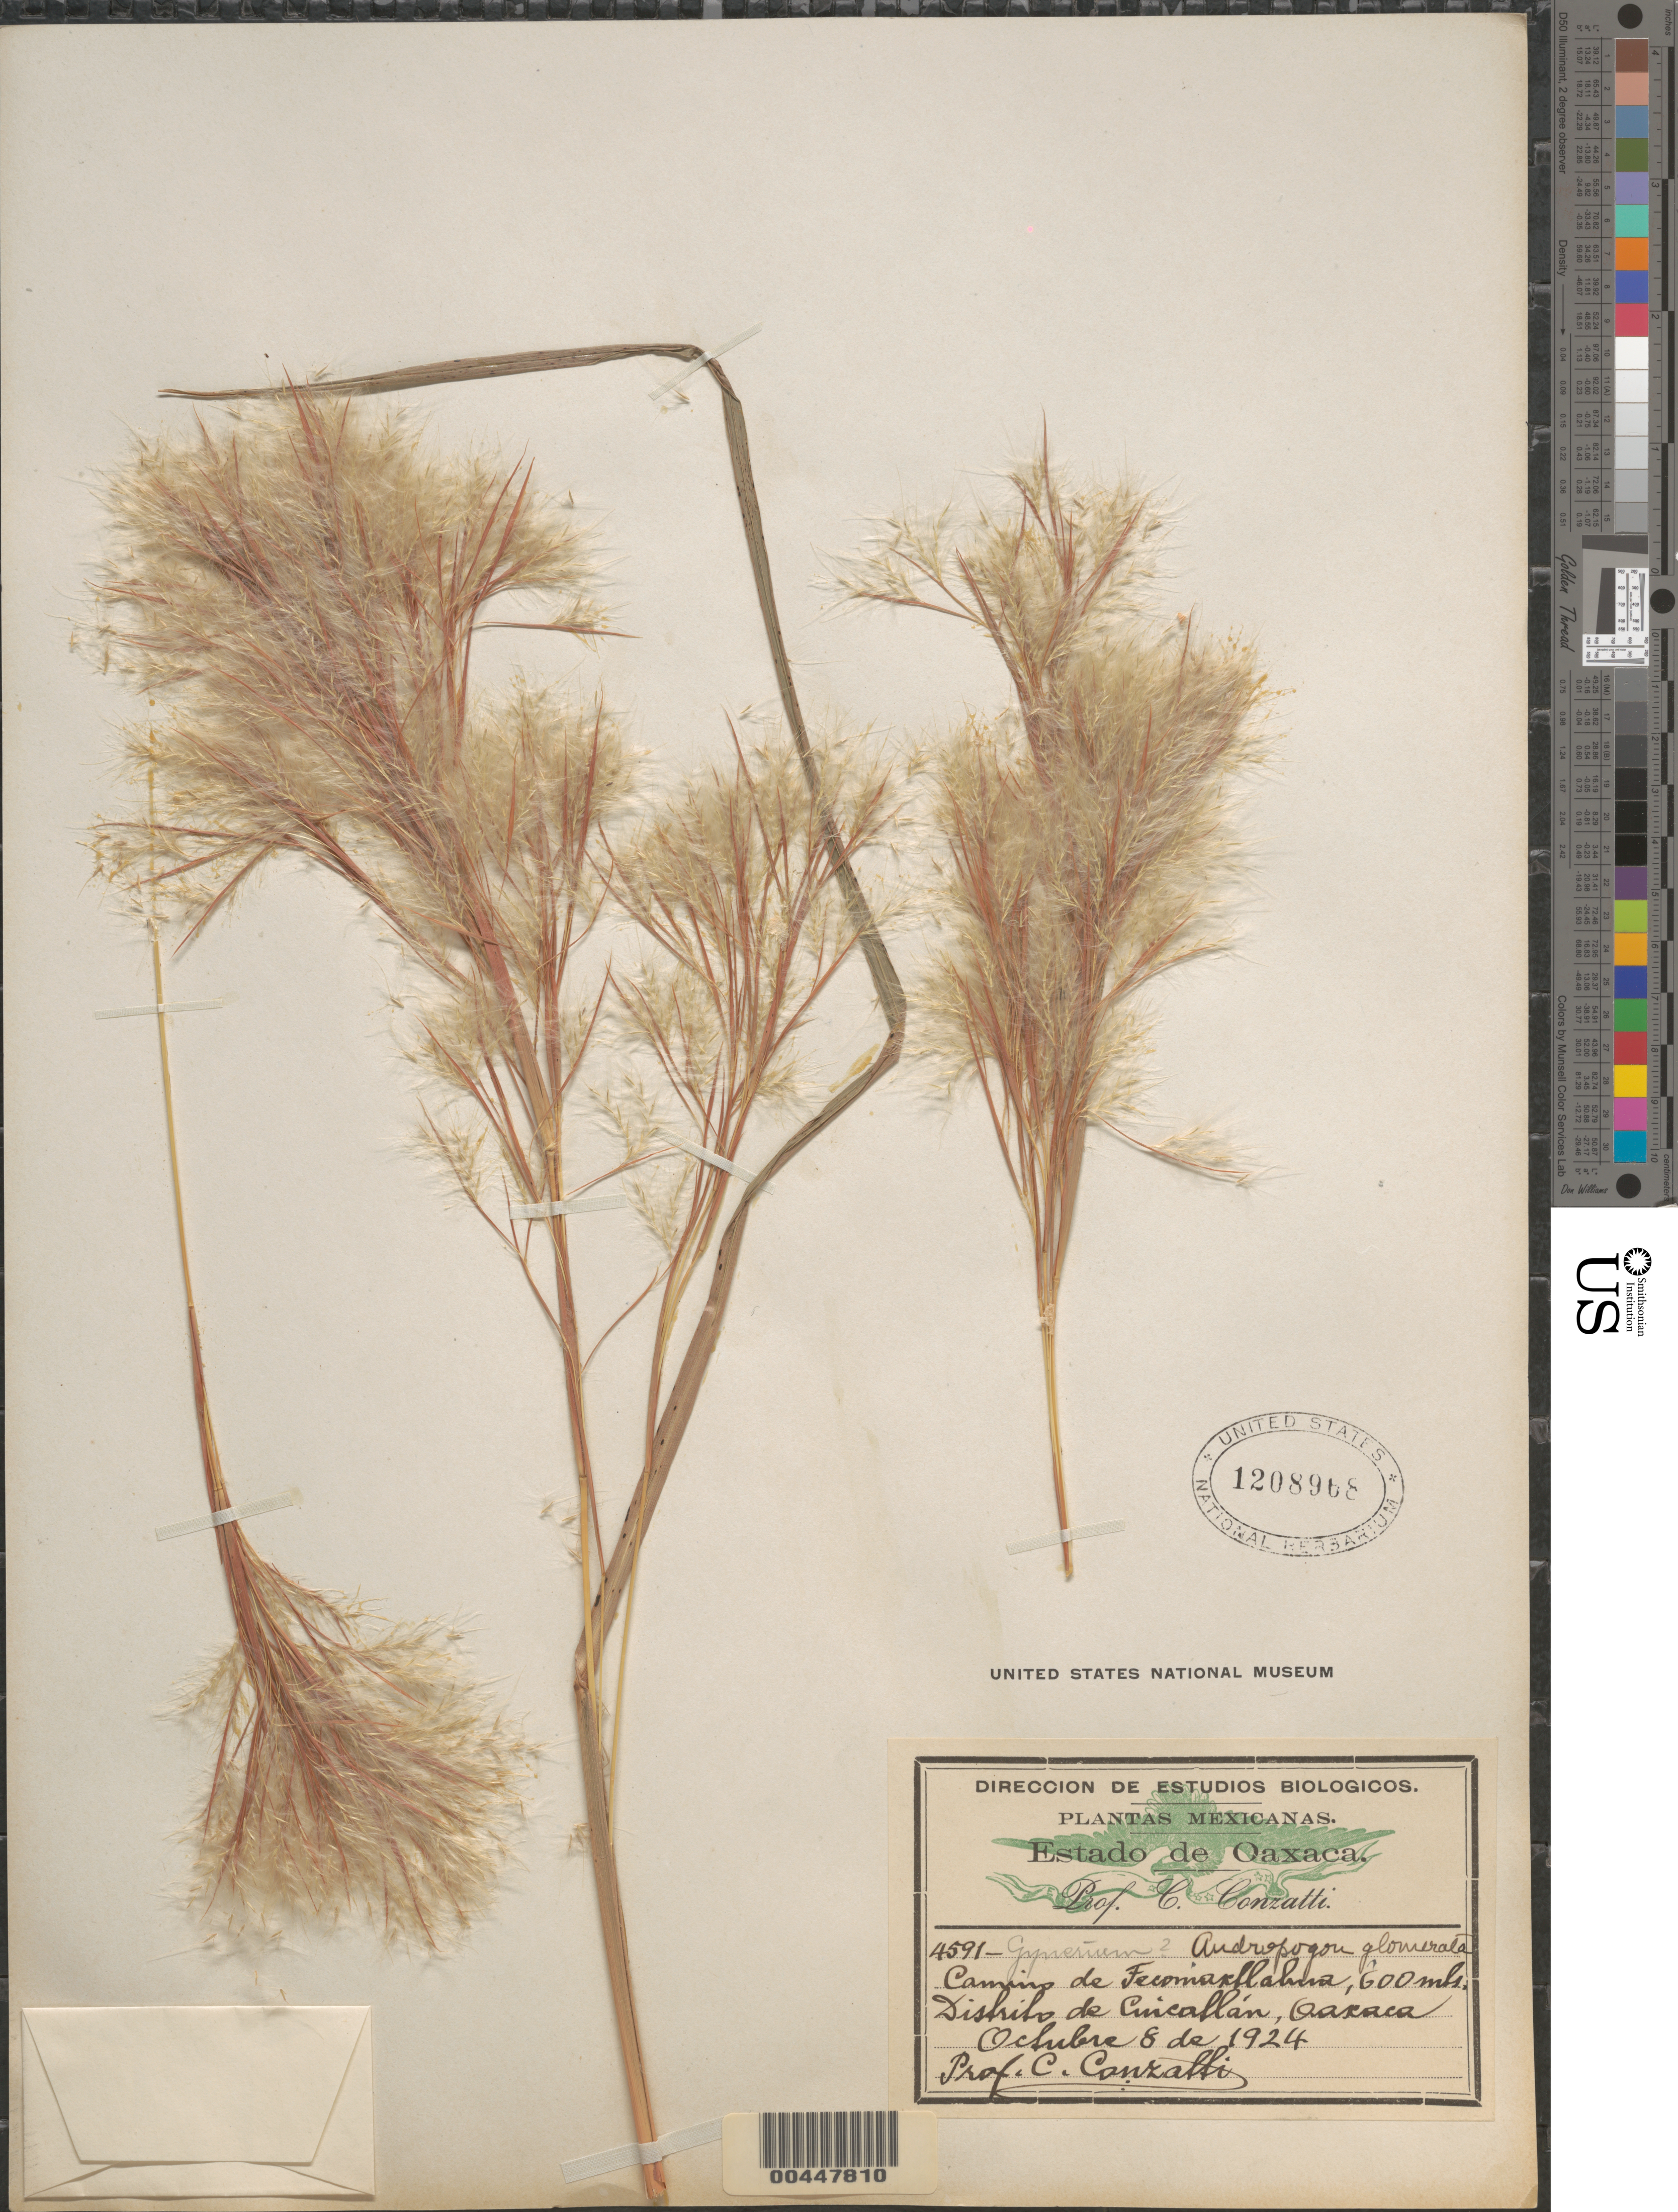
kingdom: Plantae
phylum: Tracheophyta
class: Liliopsida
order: Poales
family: Poaceae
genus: Andropogon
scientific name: Andropogon glomeratus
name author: (Walter) Britton, Stearns & Poggenb.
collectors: C. Conzatti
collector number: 4591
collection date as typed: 8 Oct 1924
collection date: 1924-10-08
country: Mexico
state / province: Oaxaca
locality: Camino de Fecomaxtlahua, Dist de Cincallán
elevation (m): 600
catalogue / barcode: US 1208968